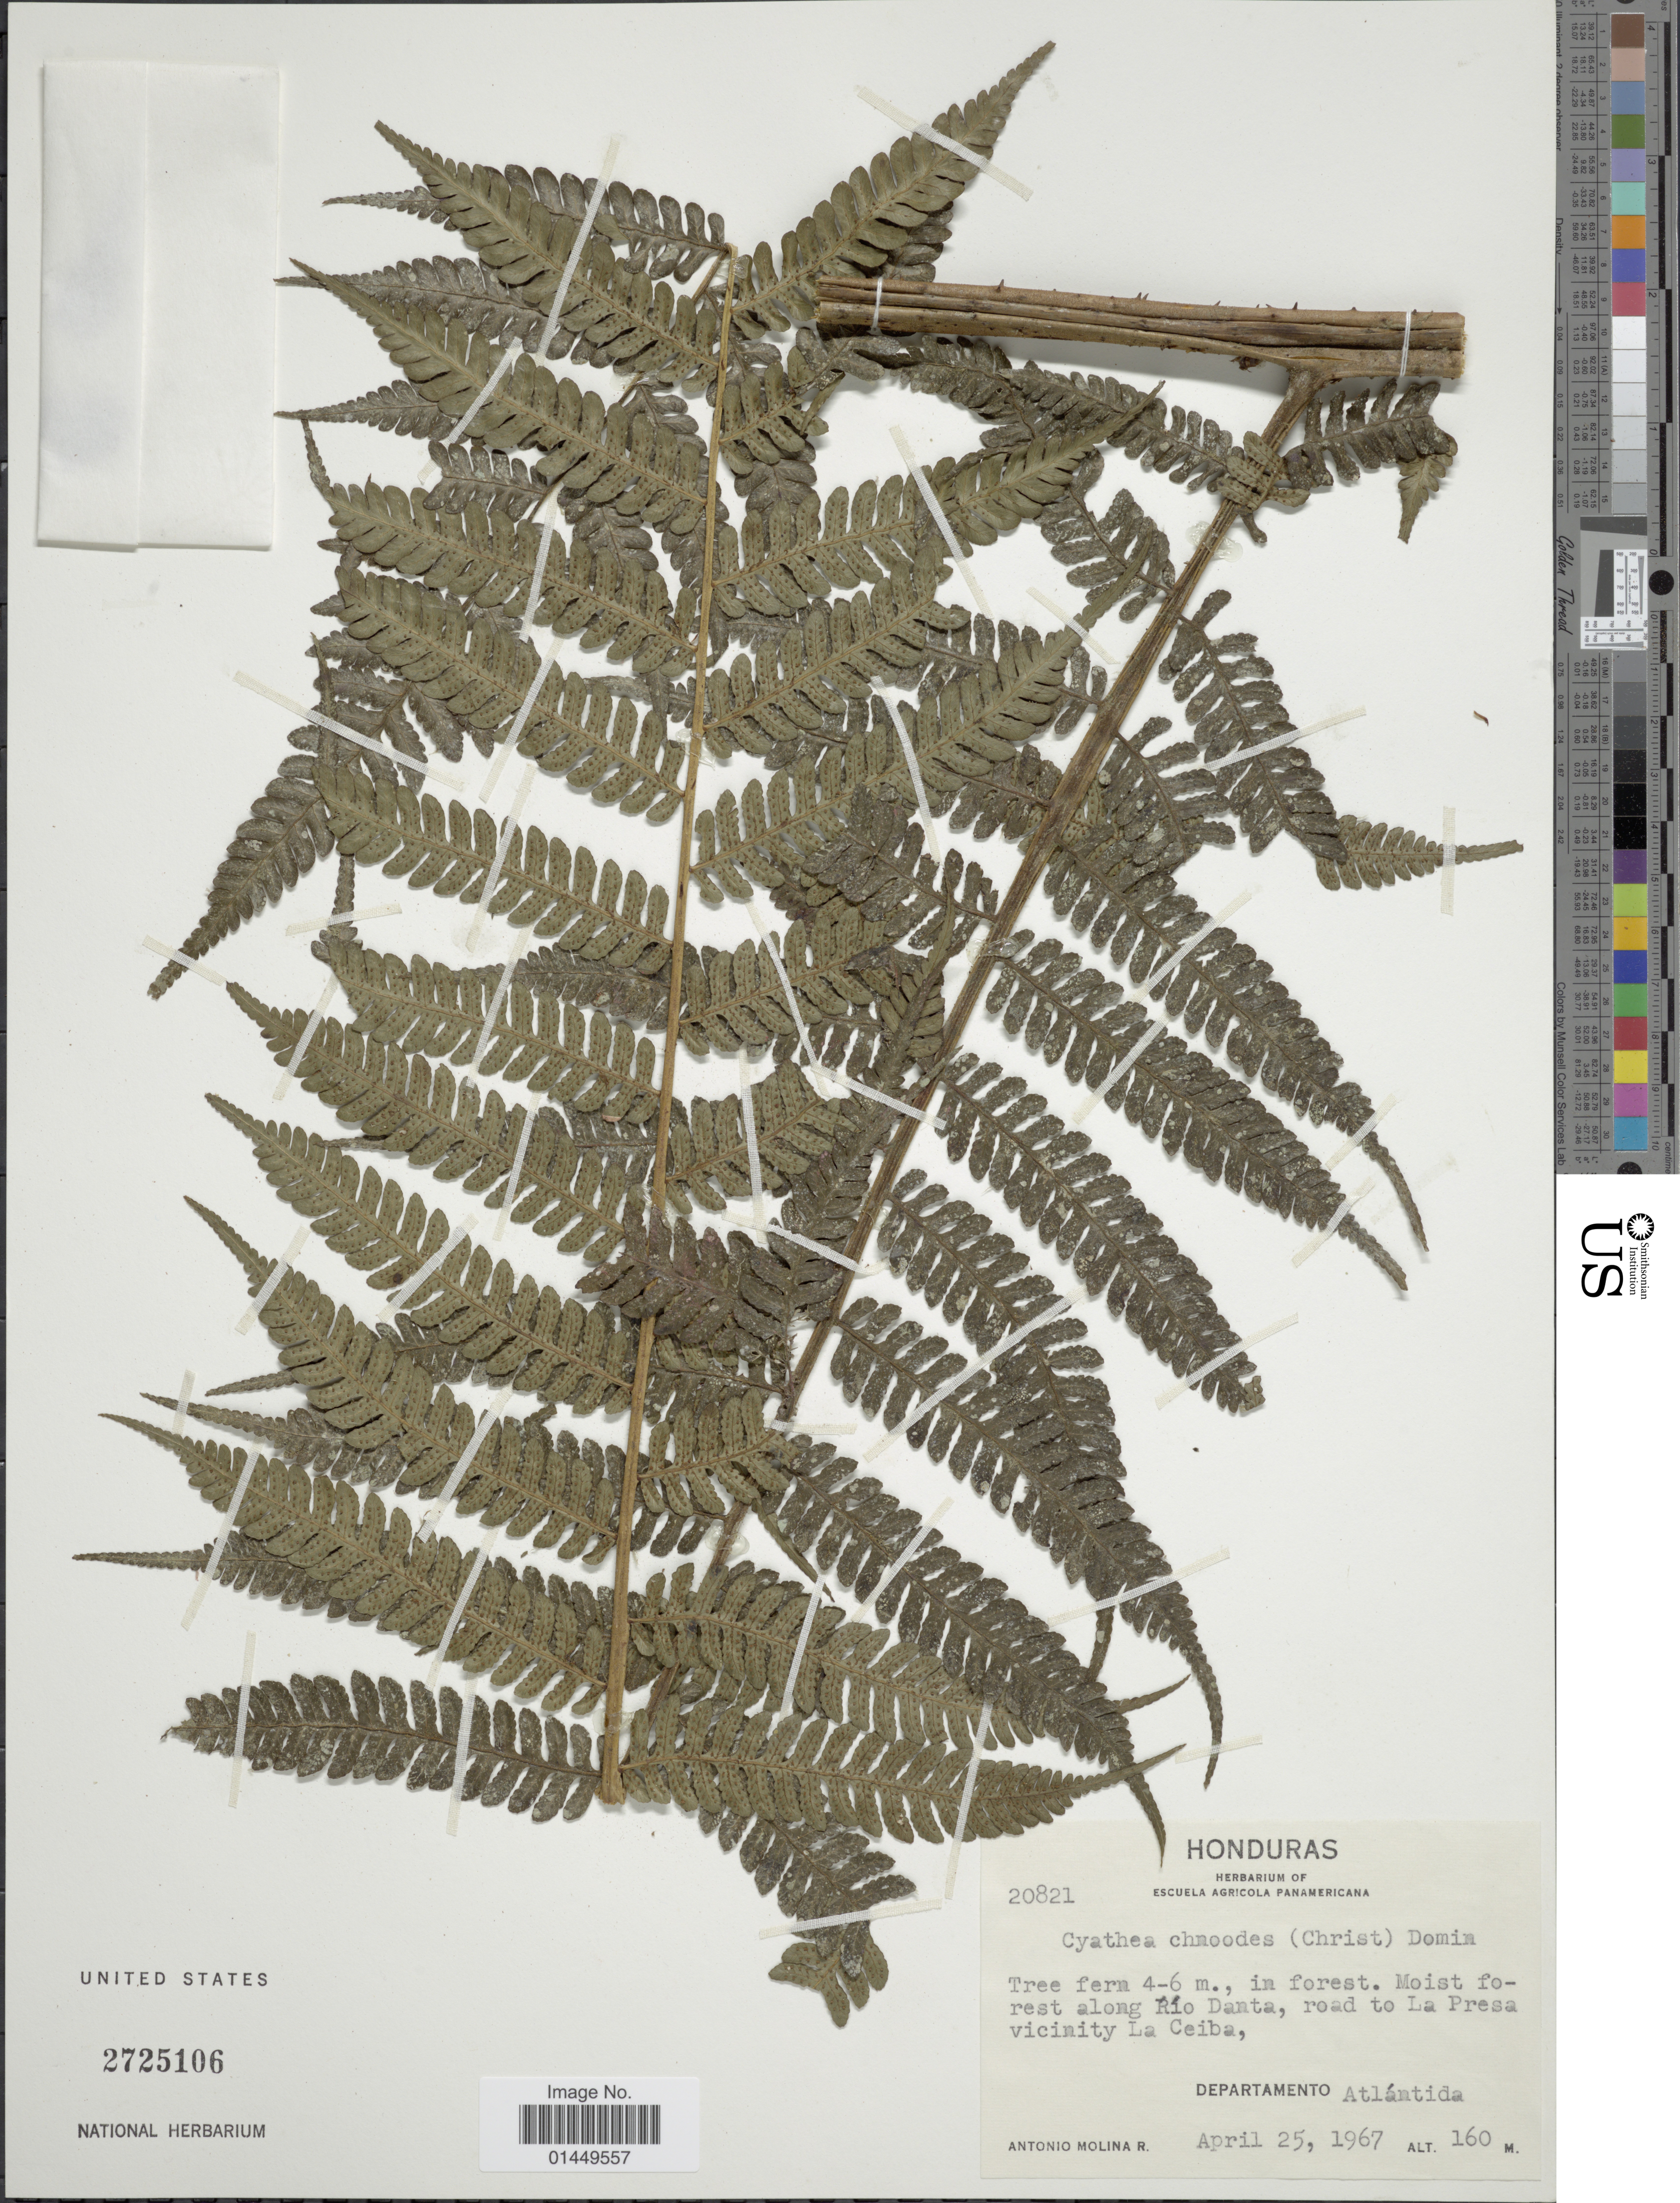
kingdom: Plantae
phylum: Tracheophyta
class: Polypodiopsida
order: Cyatheales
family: Cyatheaceae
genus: Cyathea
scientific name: Cyathea schiedeana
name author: (C. Presl) Domin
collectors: A. Molina R.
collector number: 20821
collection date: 1967-04-25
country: Honduras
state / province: Atlántida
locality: Moist forest along Rio Danta, road to La Presa vicinity La Ceiba, Departamento Atlantida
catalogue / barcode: US 2725106